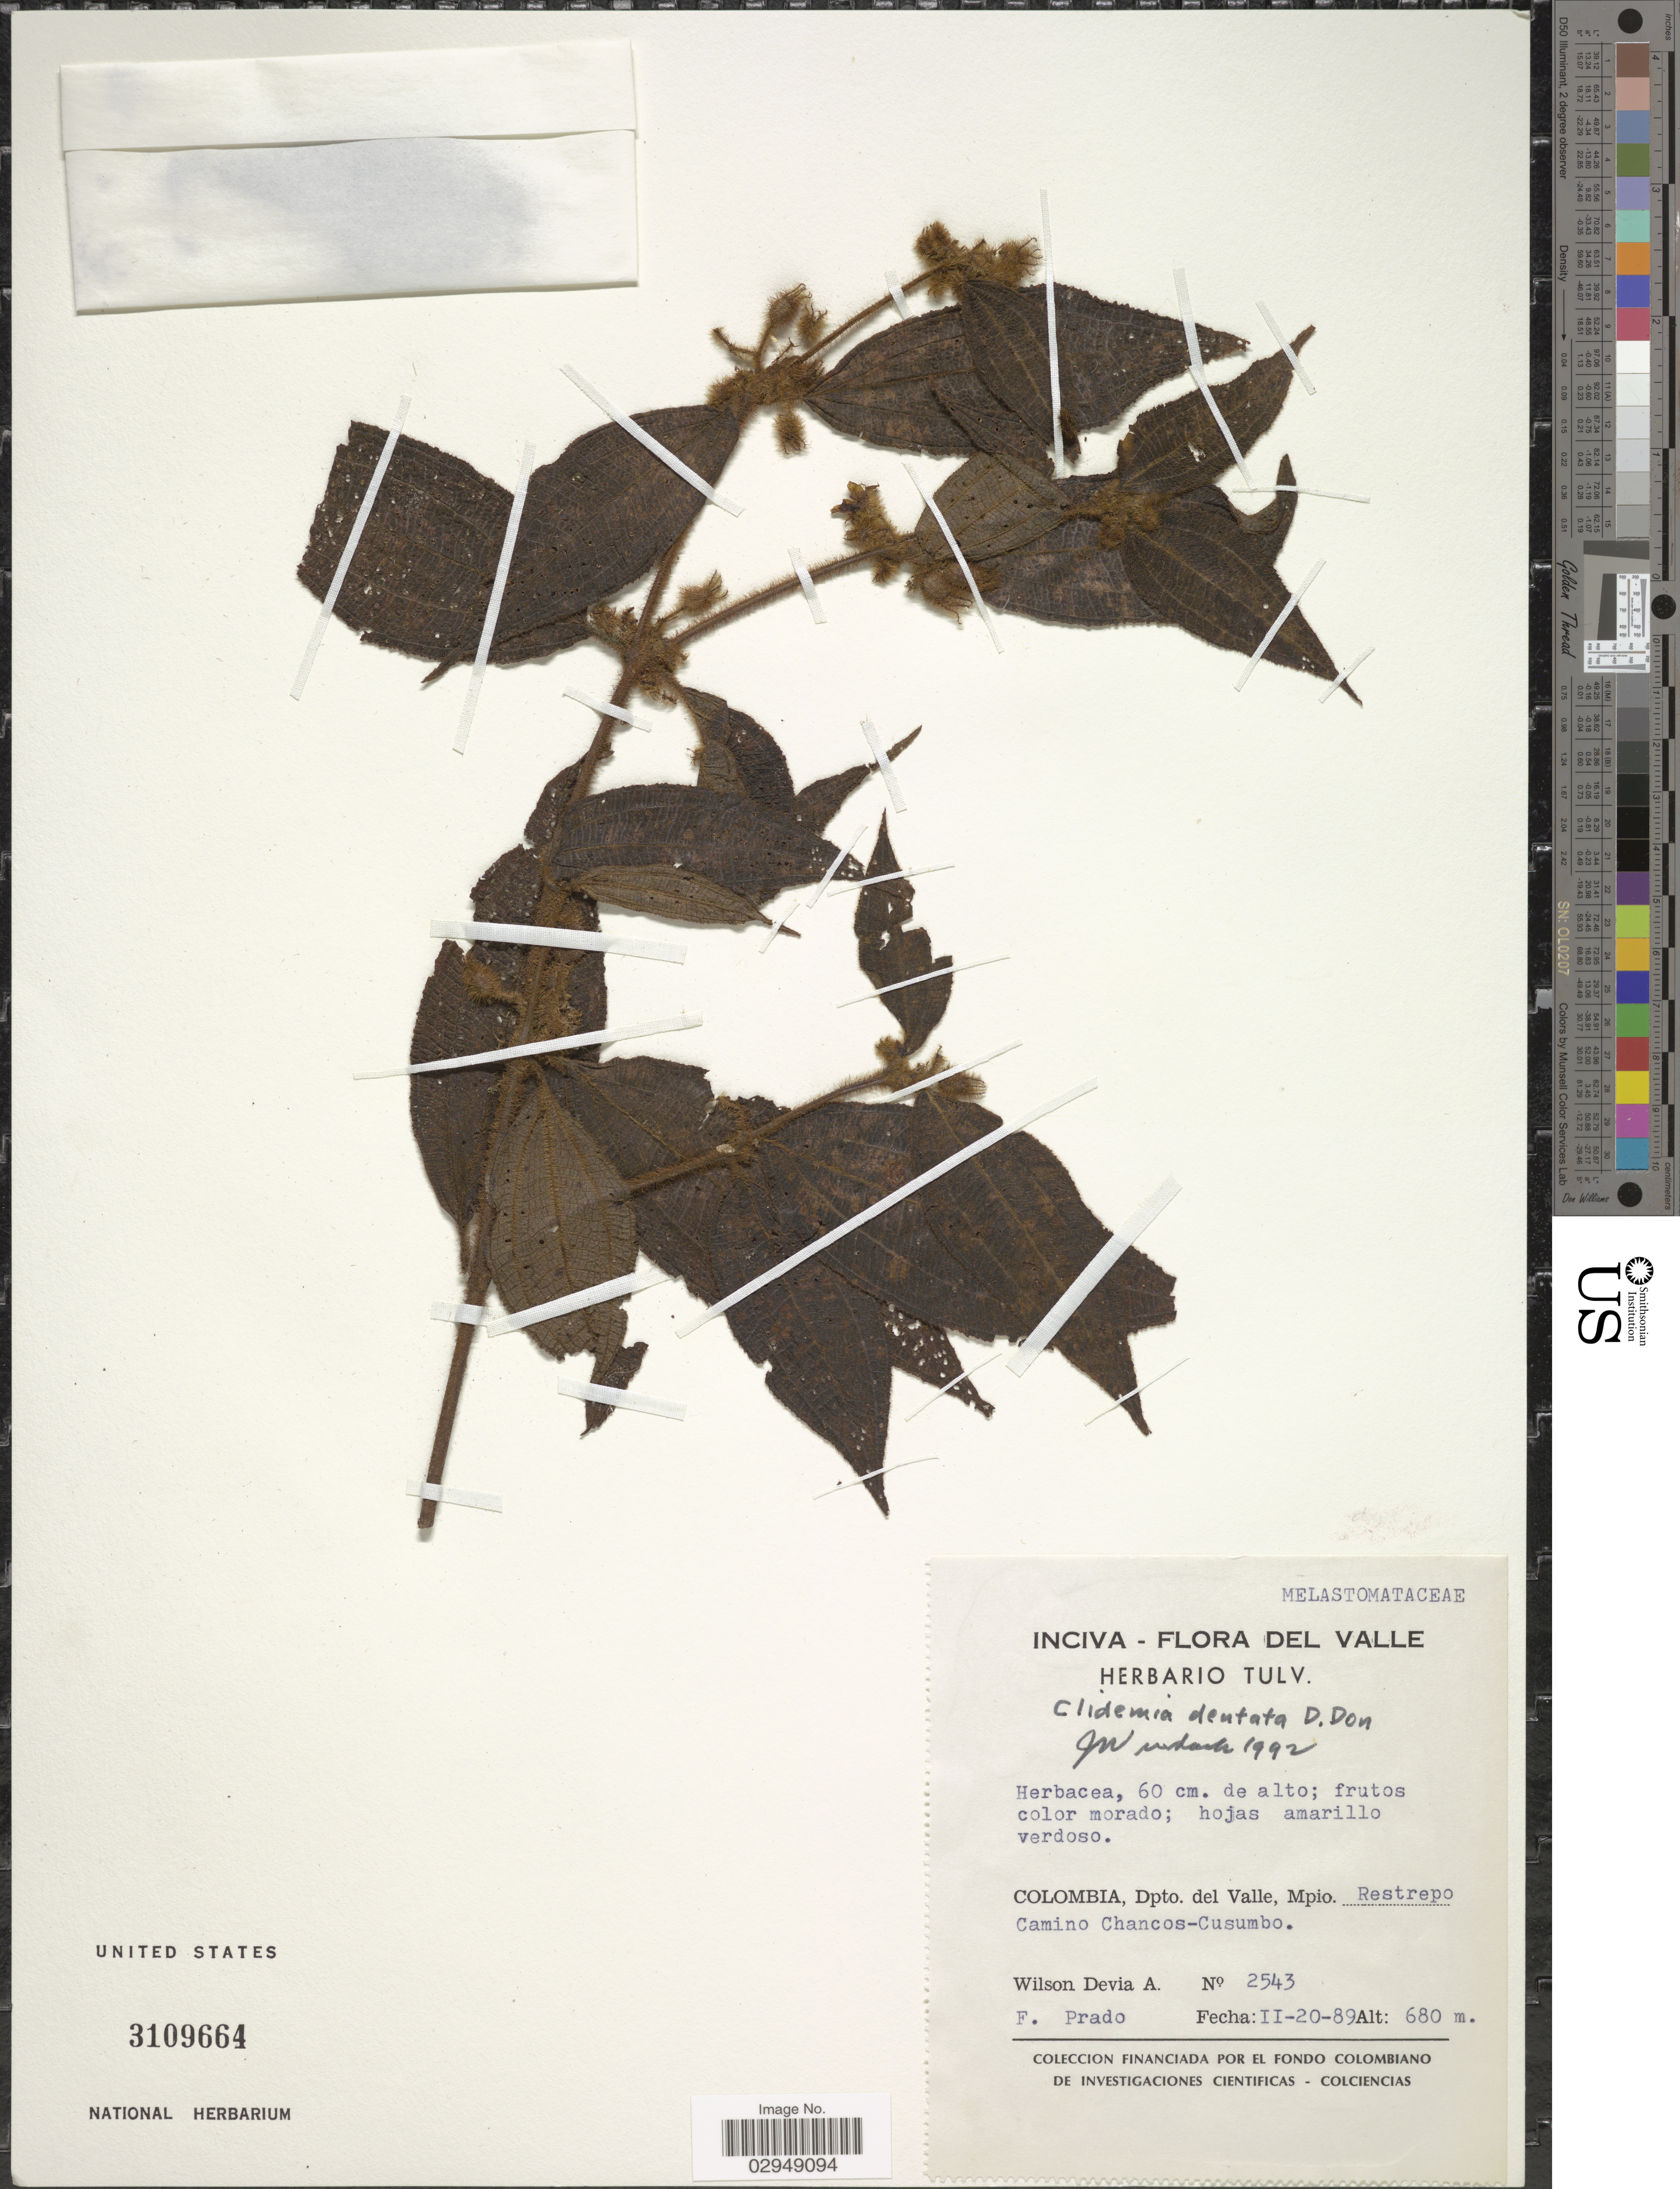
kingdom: Plantae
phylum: Tracheophyta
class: Magnoliopsida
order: Myrtales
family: Melastomataceae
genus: Clidemia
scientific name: Clidemia dentata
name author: D. Don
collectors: W. Devia A. & F. Prado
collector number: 2543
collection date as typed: Transcribed d/m/y: 20/2/89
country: Colombia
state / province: Valle del Cauca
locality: Dpto. del Valle, Mpio. Restrepo, Camino Chancos-Cusumbo.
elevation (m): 680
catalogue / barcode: US 3109664